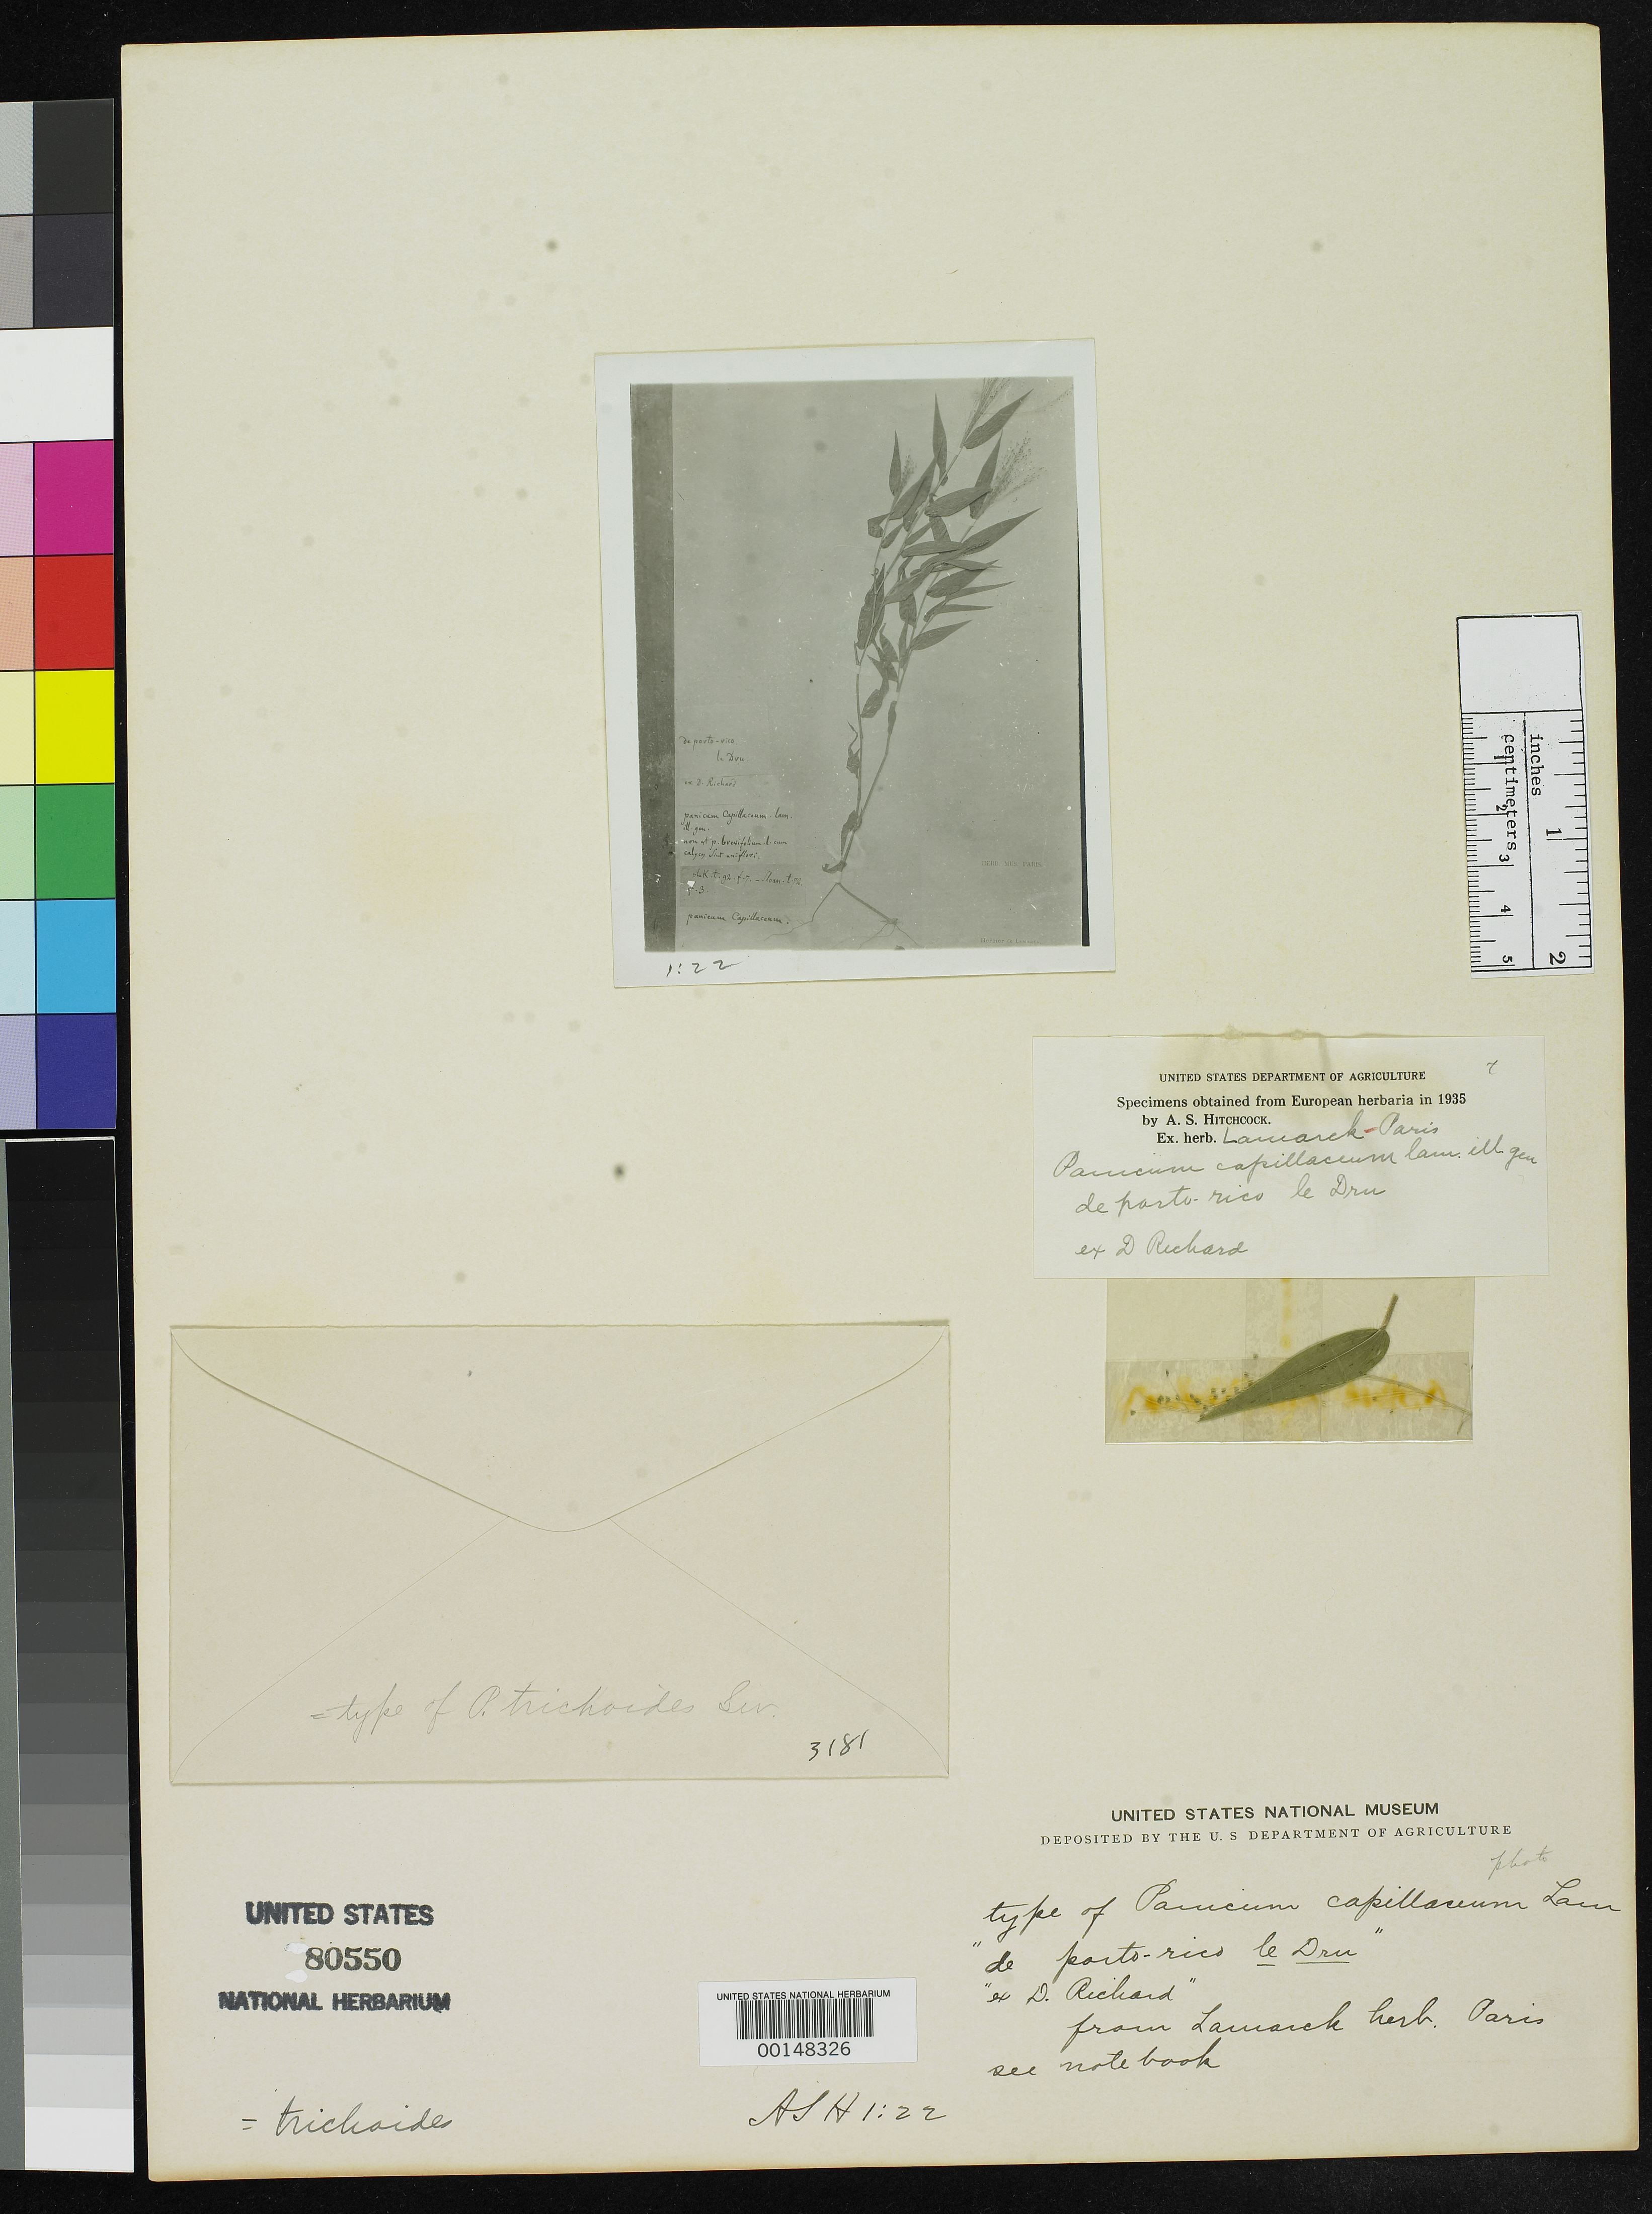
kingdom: Plantae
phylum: Tracheophyta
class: Liliopsida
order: Poales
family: Poaceae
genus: Panicum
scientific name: Panicum capillaceum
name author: Lam.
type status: Type Fragment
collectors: A. Le Dru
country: Puerto Rico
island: Greater Antilles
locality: Sierra de Naguabo ad Rio Blanco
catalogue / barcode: US 80550